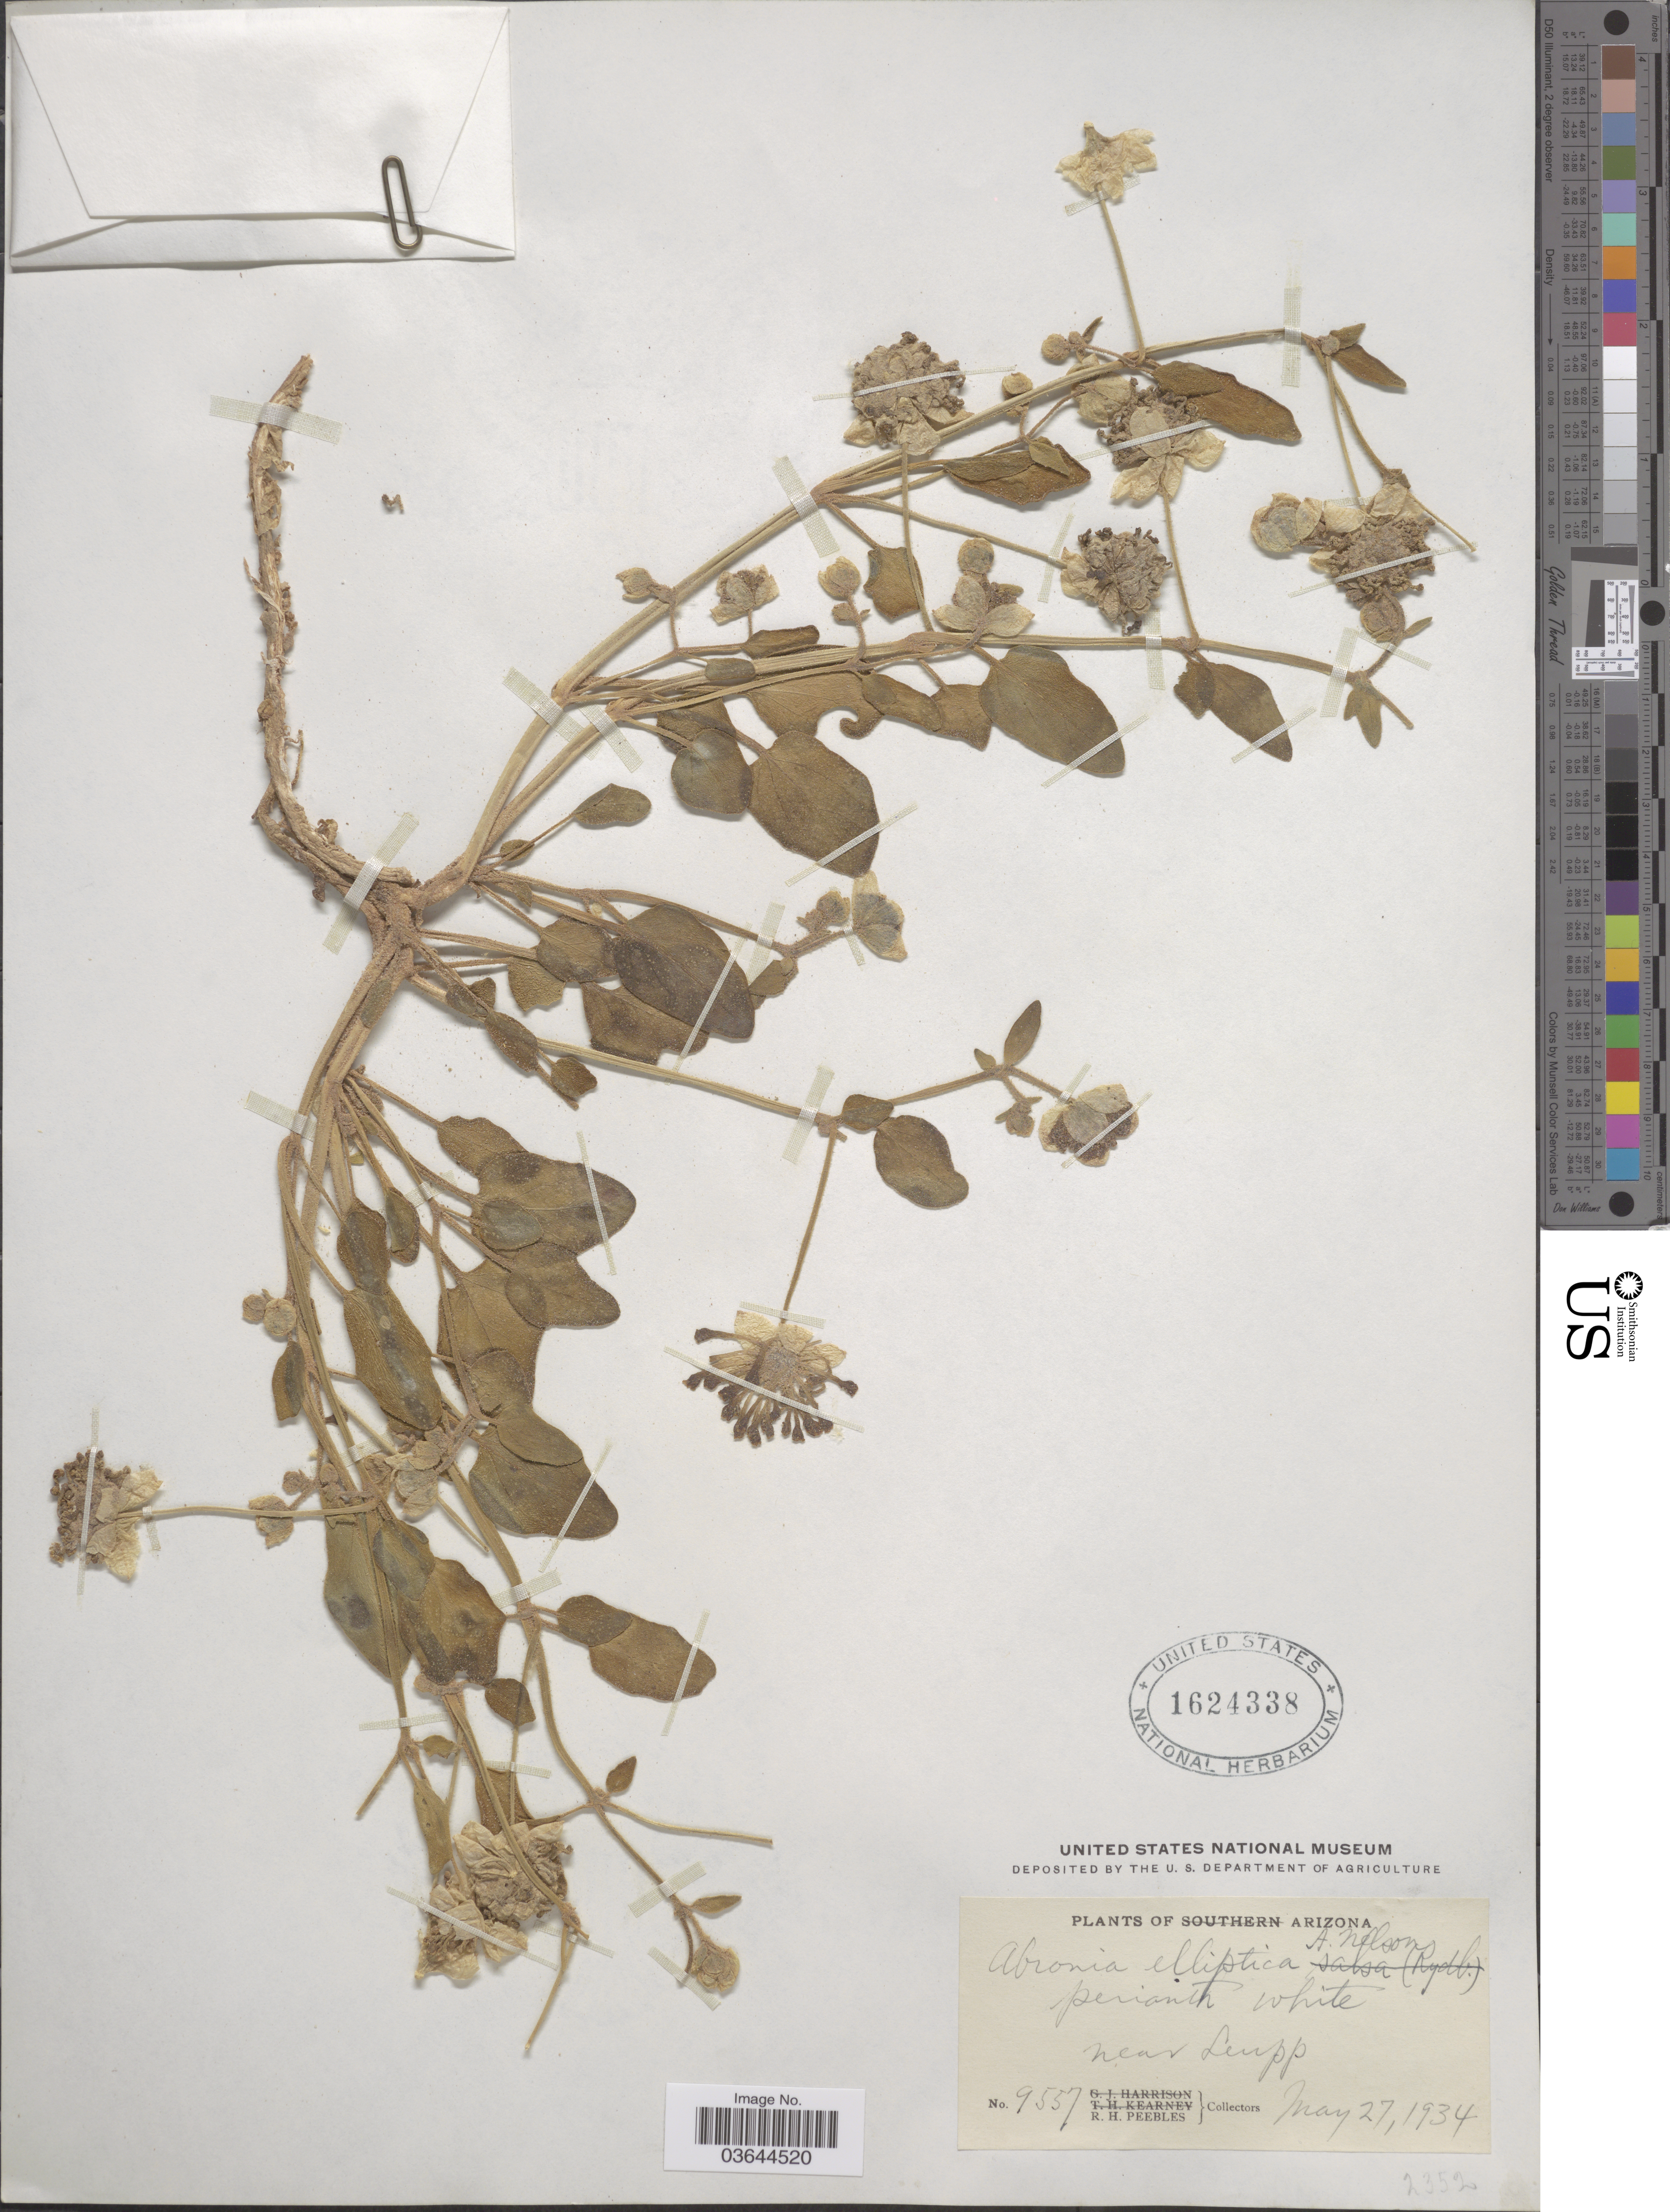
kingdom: Plantae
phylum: Tracheophyta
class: Magnoliopsida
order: Caryophyllales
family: Nyctaginaceae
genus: Abronia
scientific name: Abronia elliptica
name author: A. Nelson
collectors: R. H. Peebles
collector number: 9557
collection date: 1934-05-27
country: United States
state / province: Arizona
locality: Near Leupp.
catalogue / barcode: US 1624338